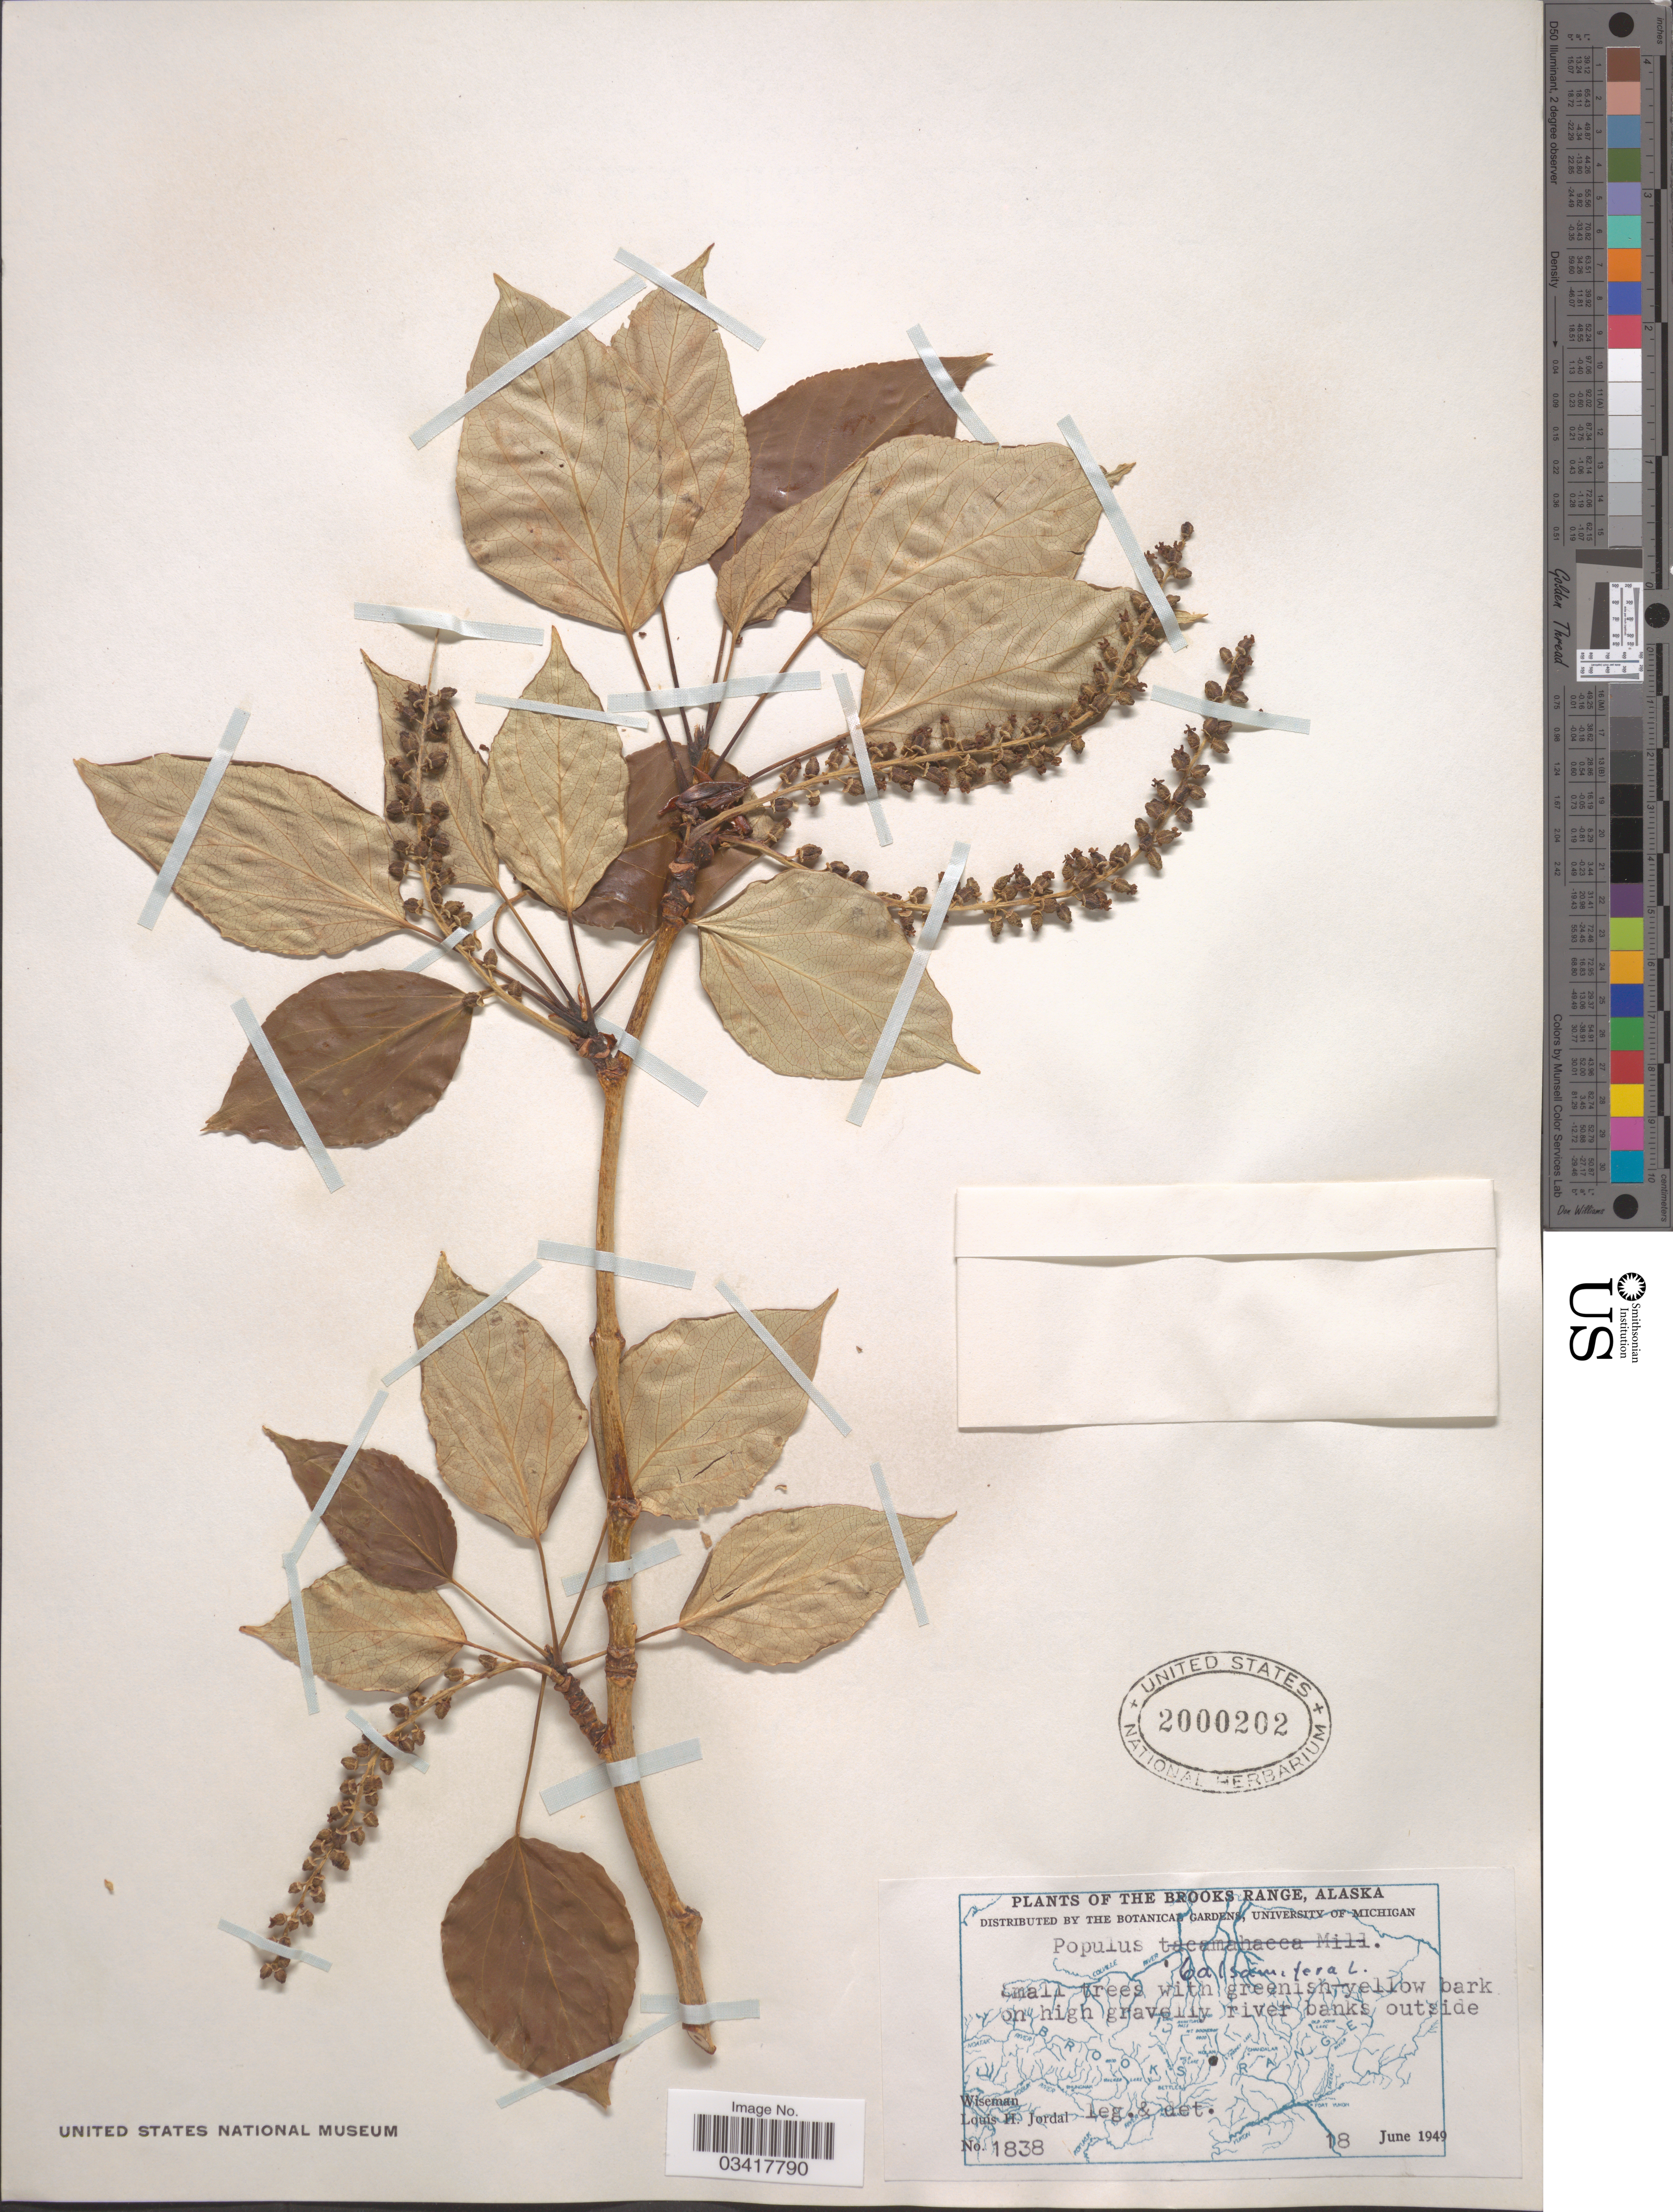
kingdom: Plantae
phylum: Tracheophyta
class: Magnoliopsida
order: Malpighiales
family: Salicaceae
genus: Populus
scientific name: Populus balsamifera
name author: L.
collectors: L. Jordal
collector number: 1838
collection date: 1949-06-18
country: United States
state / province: Alaska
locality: The Brooks Range. On high gravelly river banks outside Wiseman.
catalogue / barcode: US 2000202